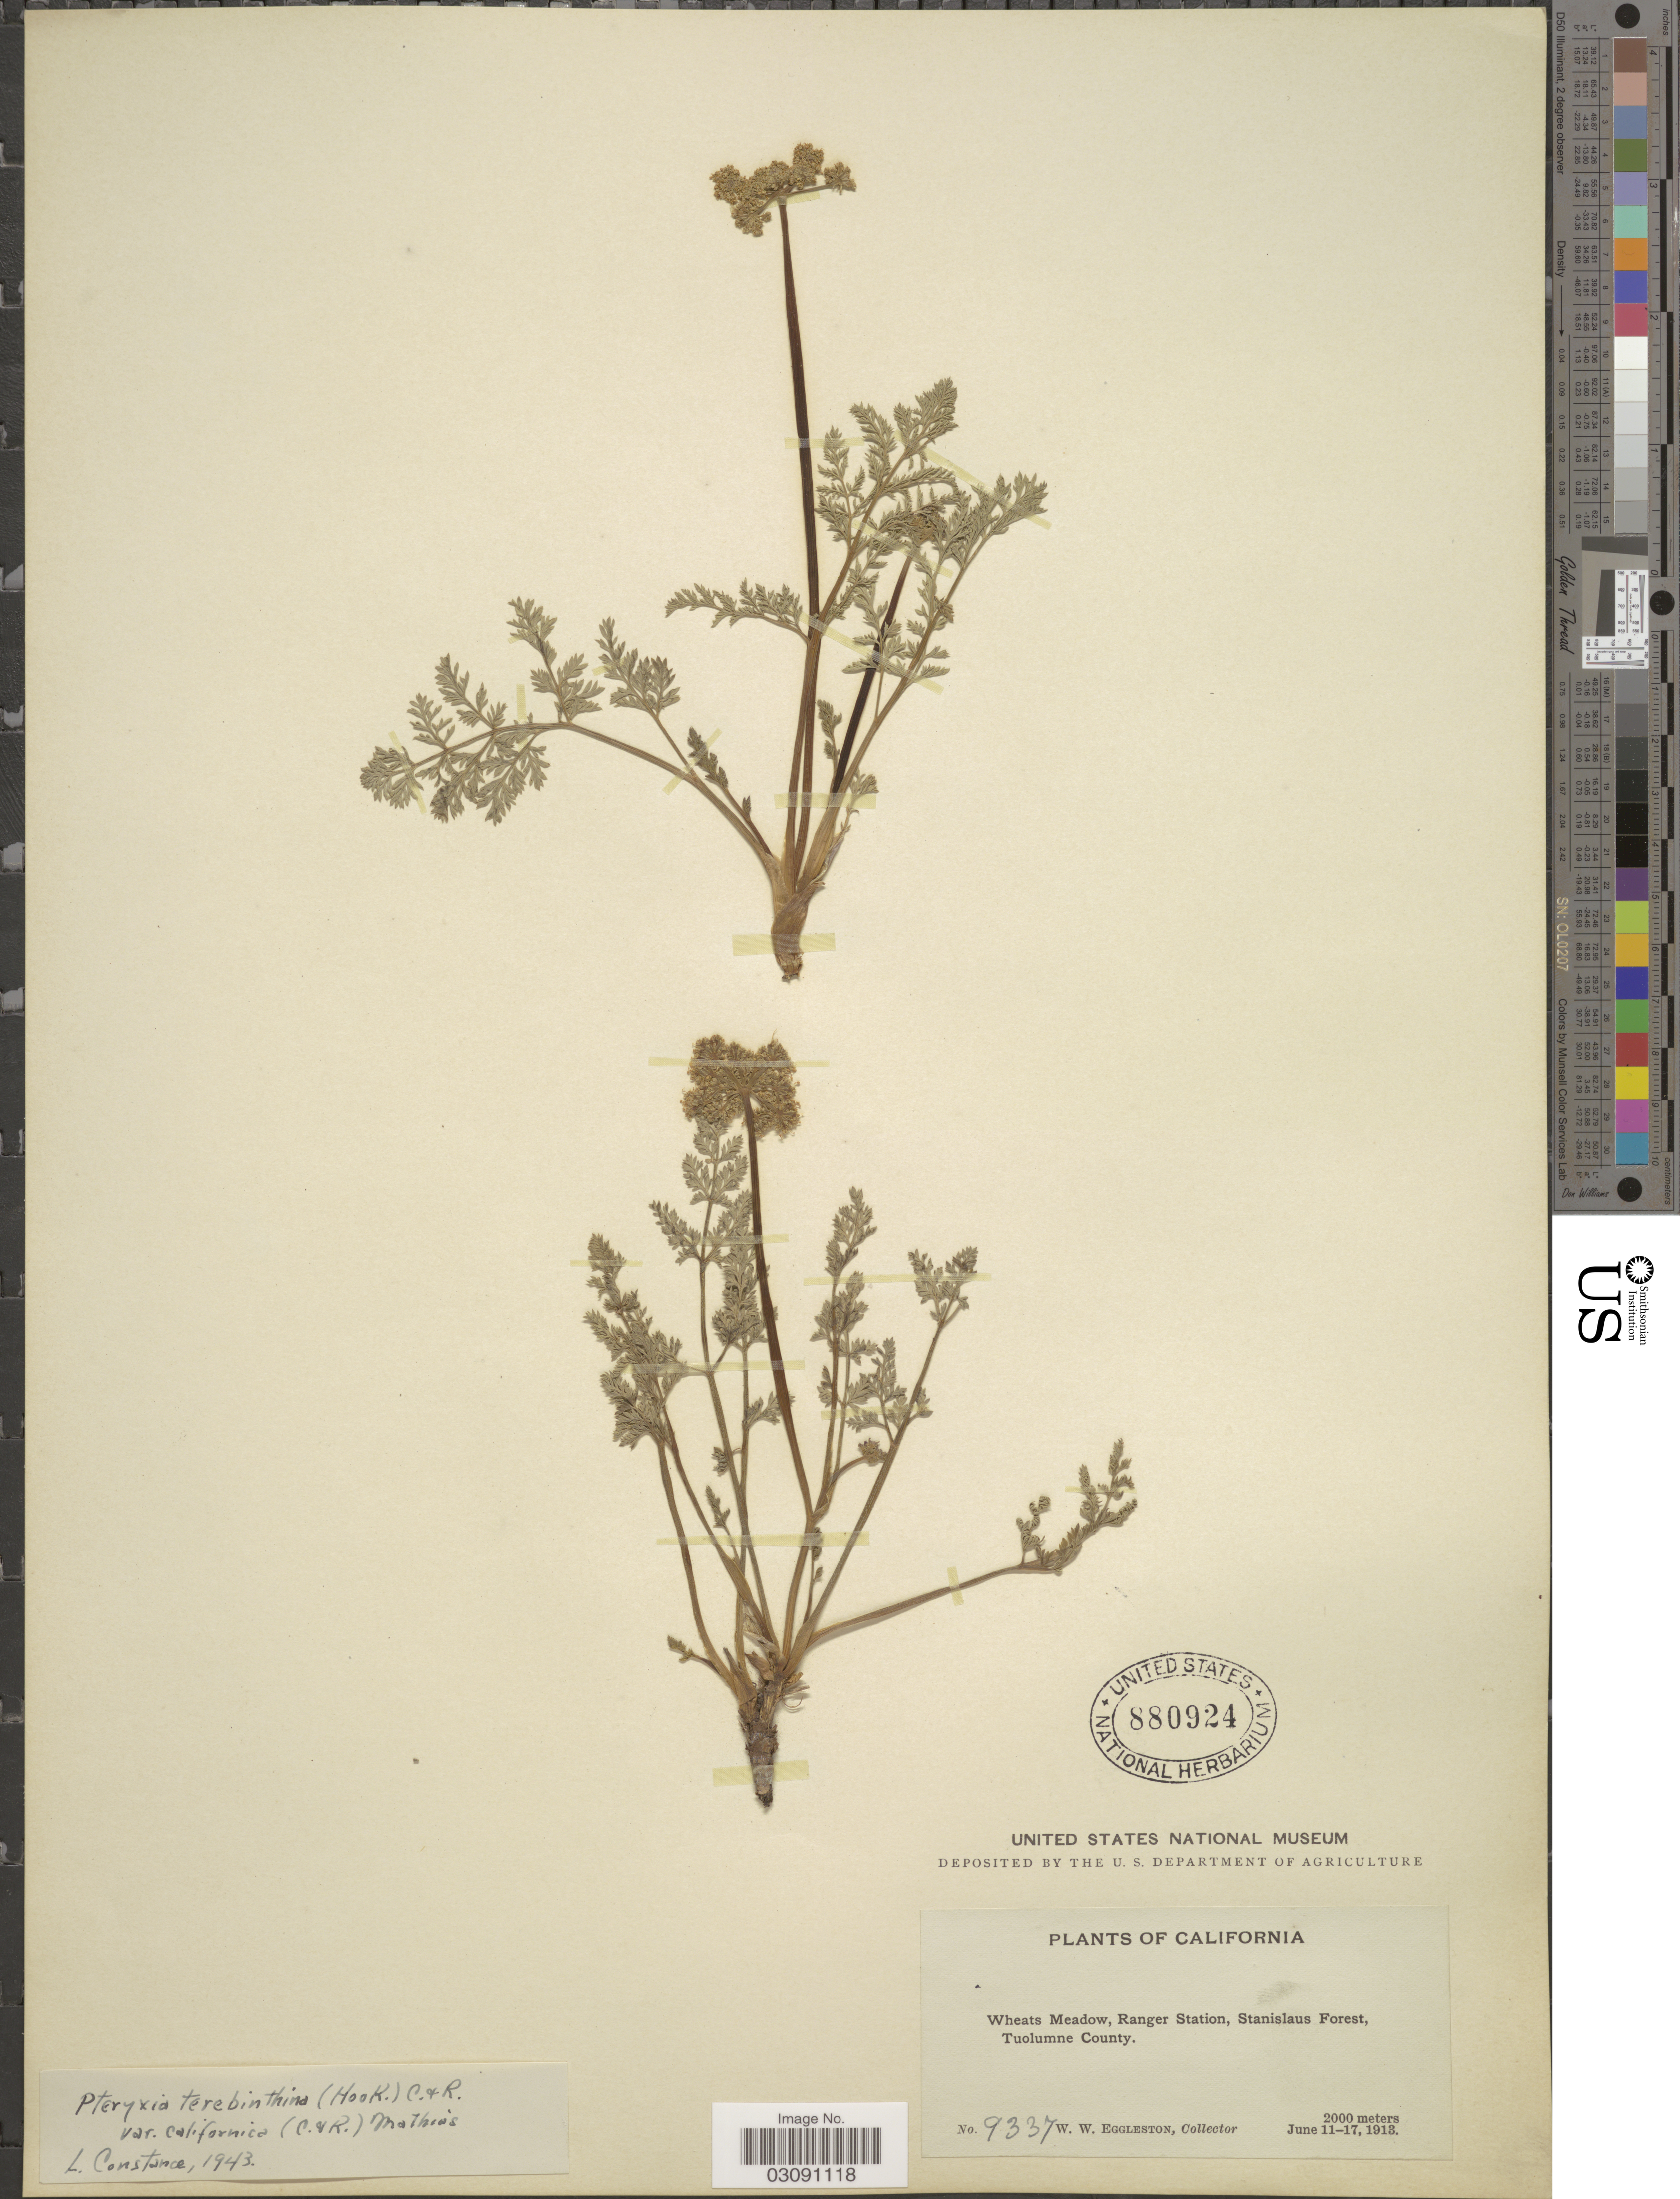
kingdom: Plantae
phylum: Tracheophyta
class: Magnoliopsida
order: Apiales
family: Apiaceae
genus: Pteryxia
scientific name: Pteryxia terebinthina var. californica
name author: (J.M. Coult. & Rose) Mathias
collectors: W. W. Eggleston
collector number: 9337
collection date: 1913-06-11/1913-06-17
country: United States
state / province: California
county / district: Tuolumne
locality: Wheats Meadow, Ranger Station, Stanislaus Forest, Tuolumne County.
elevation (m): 2000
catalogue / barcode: US 880924